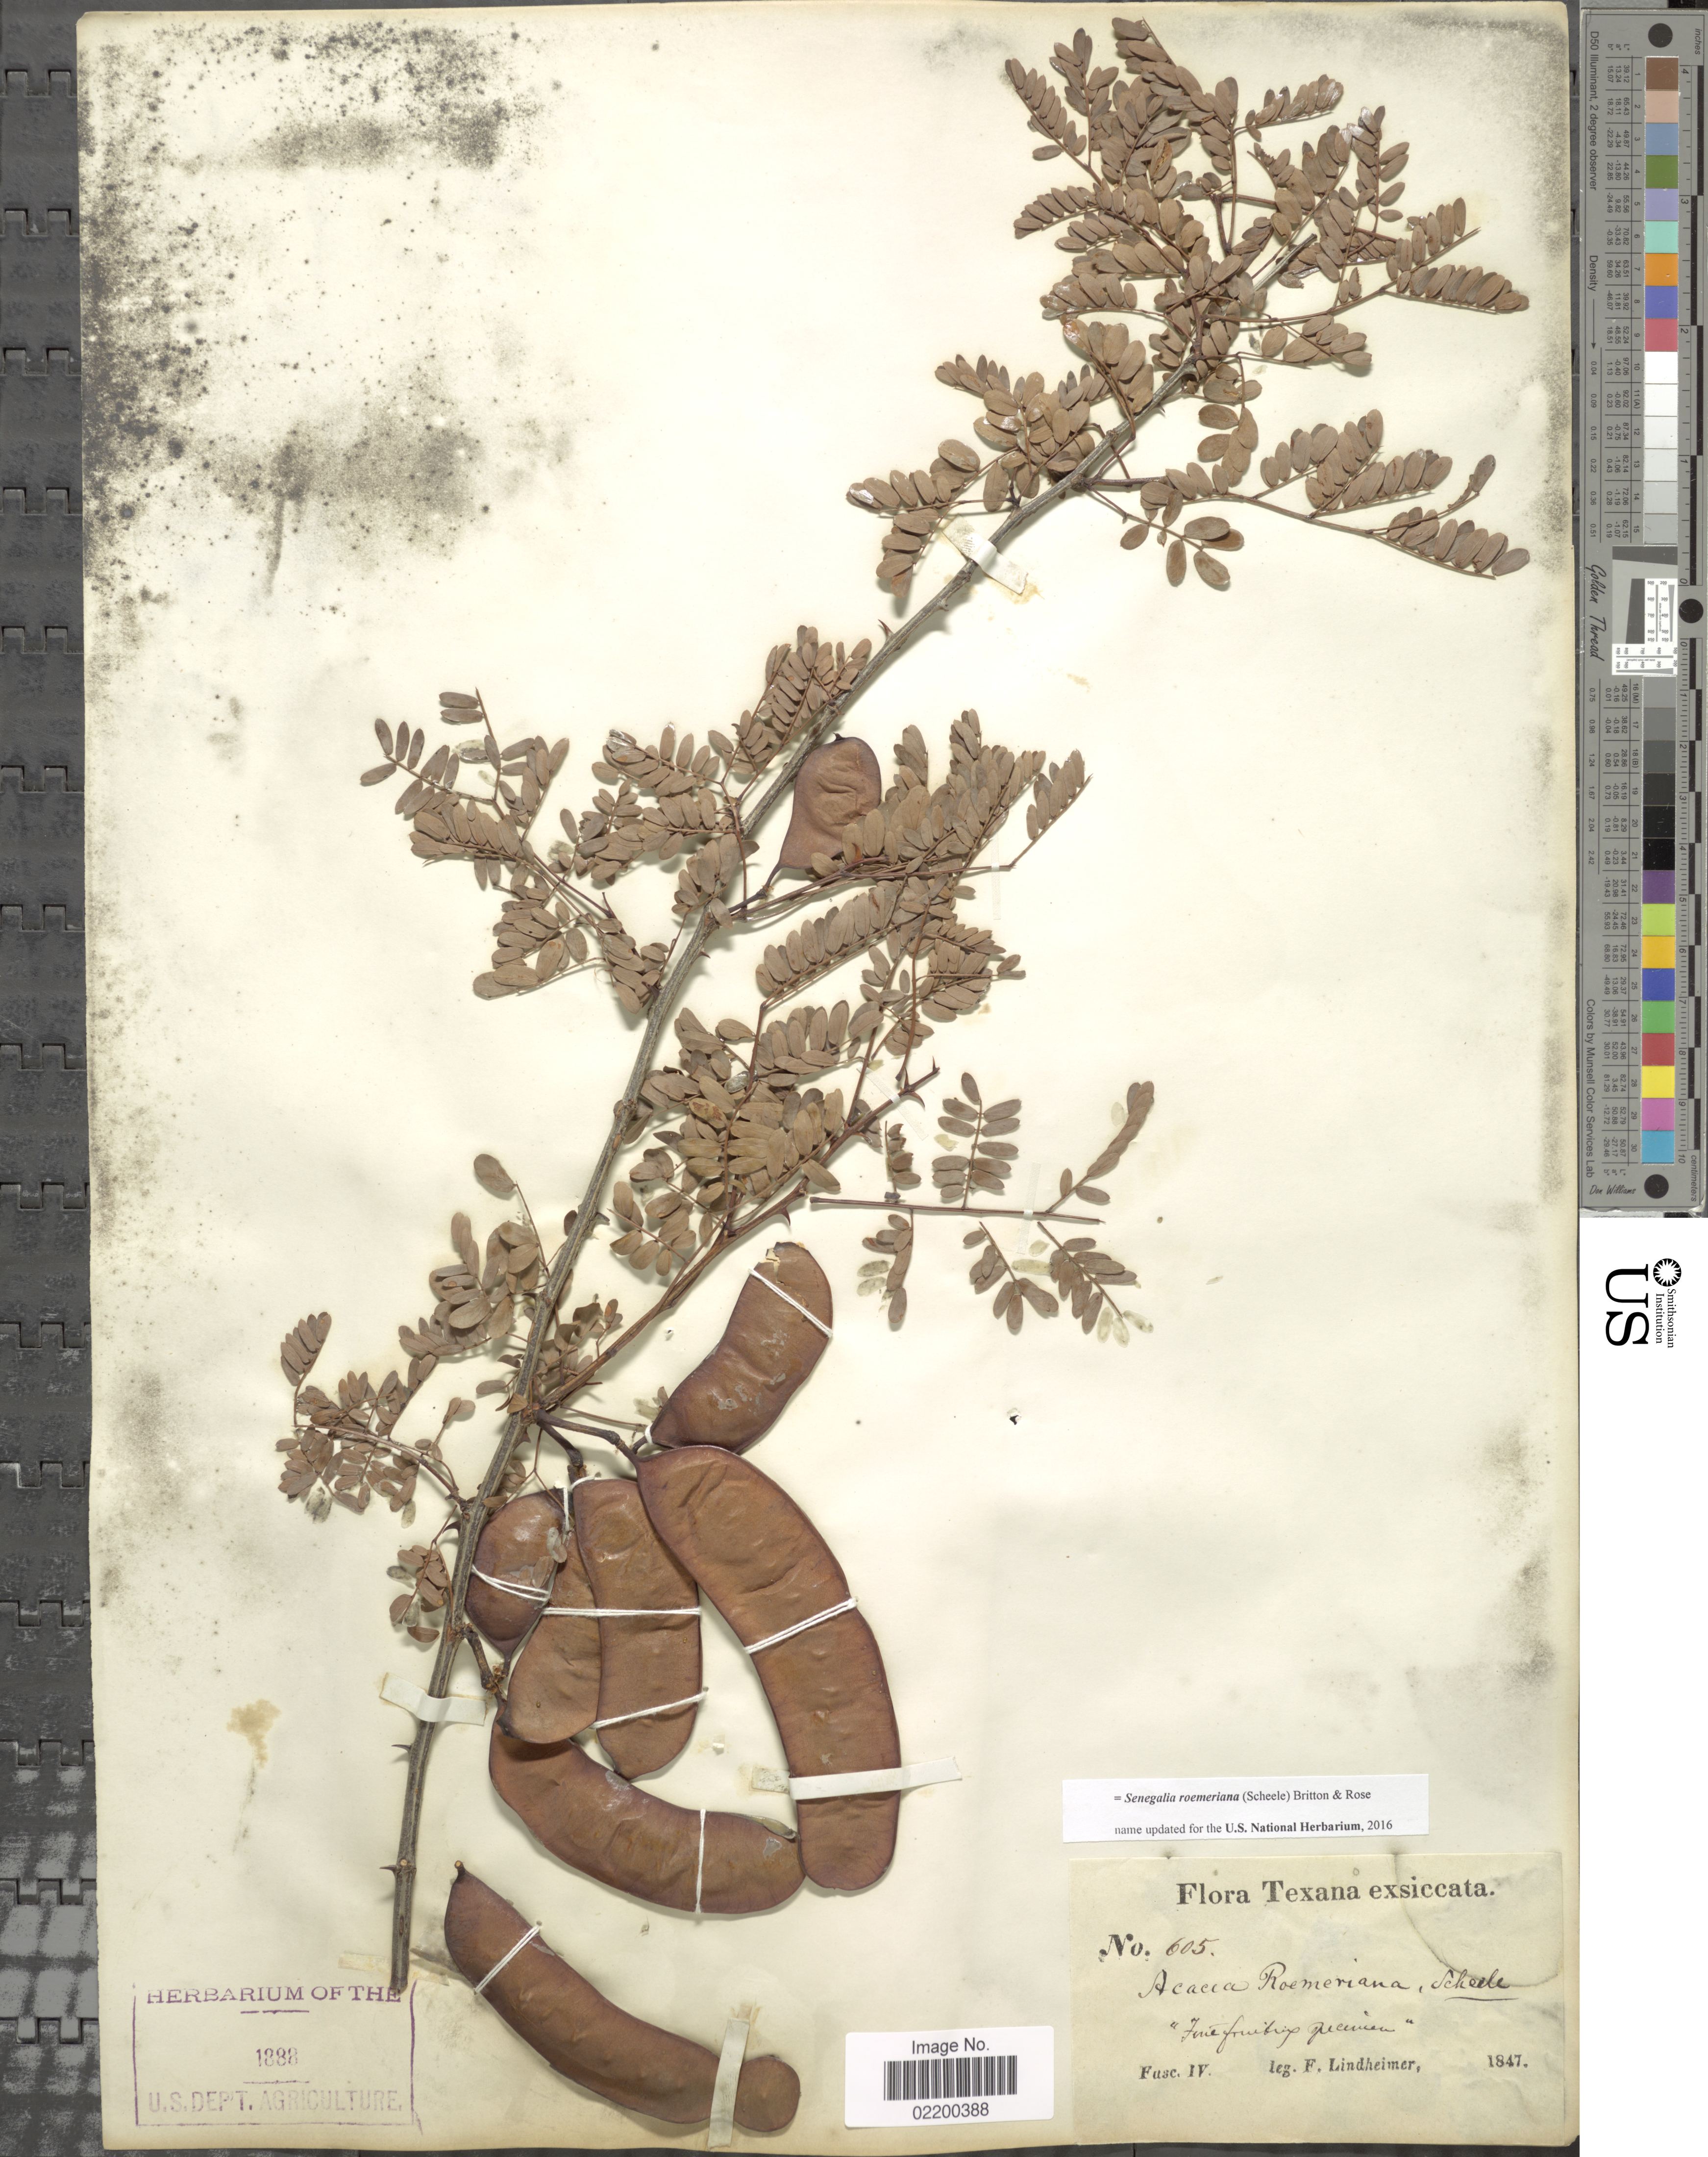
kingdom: Plantae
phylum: Tracheophyta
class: Magnoliopsida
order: Fabales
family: Fabaceae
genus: Senegalia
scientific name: Senegalia roemeriana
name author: (Scheele) Britton & Rose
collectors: F. Lindheimer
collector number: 605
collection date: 1847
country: United States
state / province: Texas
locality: Fasc. IV